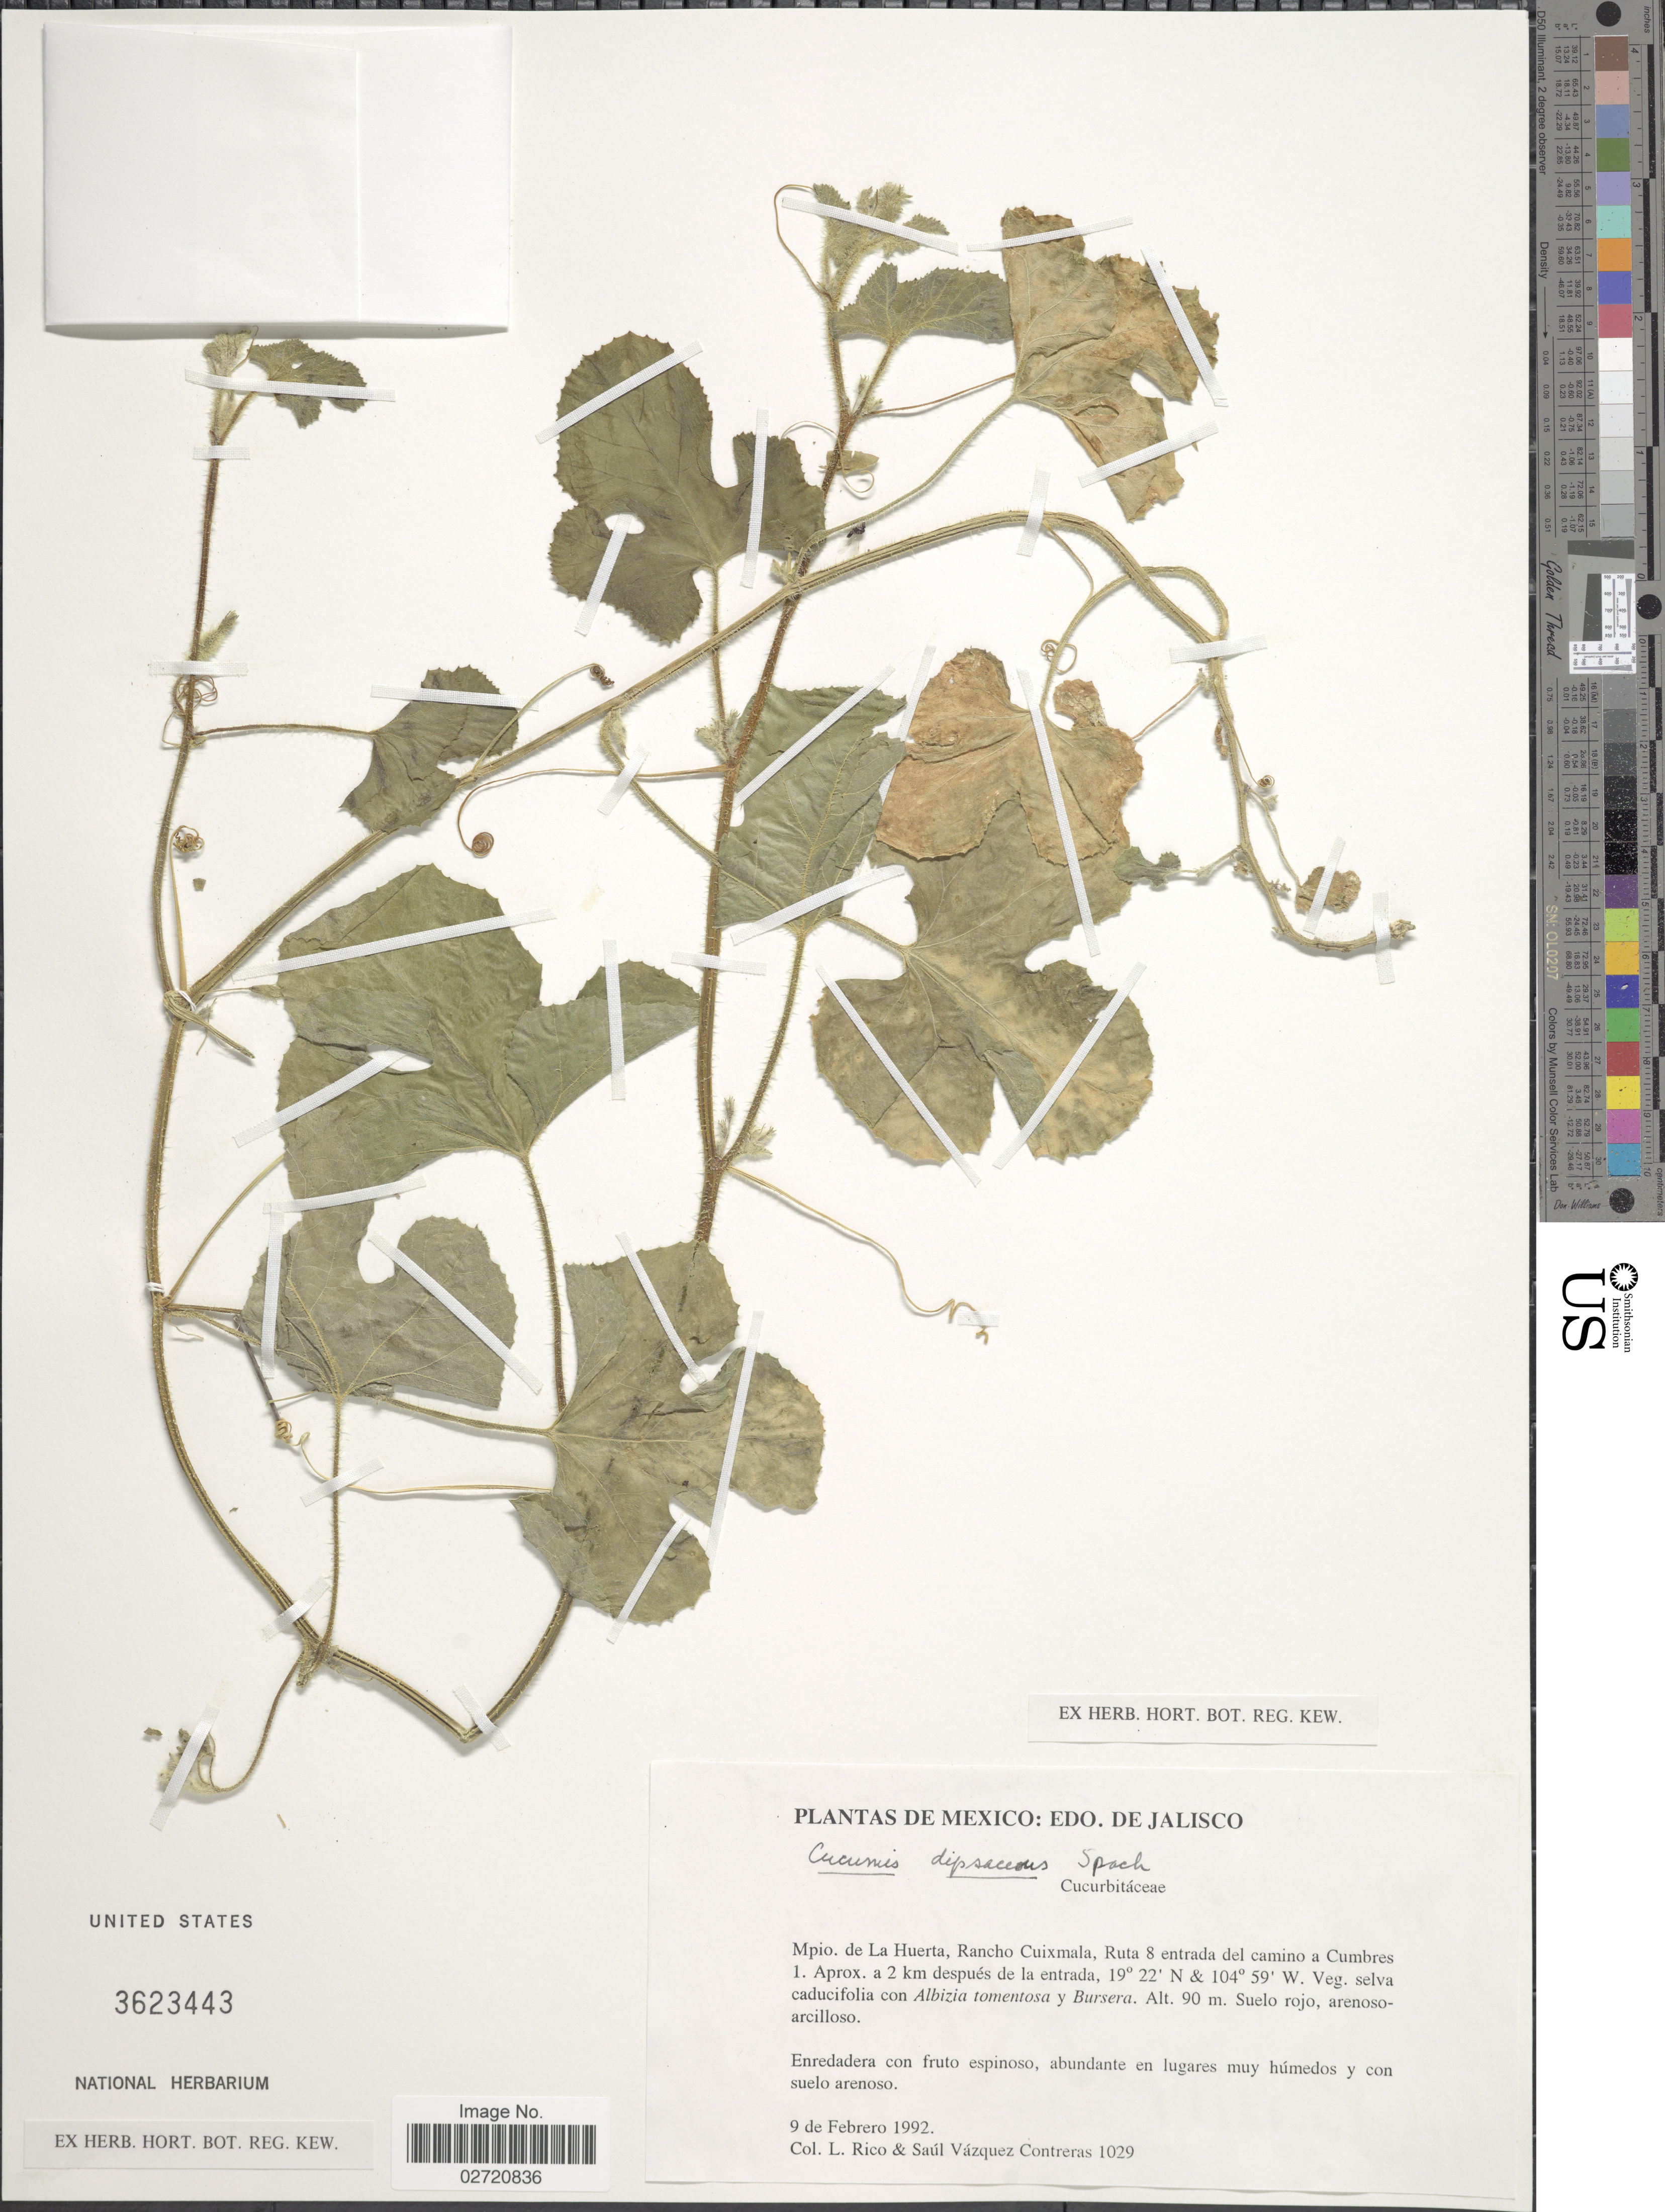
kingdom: Plantae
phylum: Tracheophyta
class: Magnoliopsida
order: Cucurbitales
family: Cucurbitaceae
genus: Cucumis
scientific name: Cucumis anguria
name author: L.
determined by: Nee, Michael H.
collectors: L. Rico & S. Contreras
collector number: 1029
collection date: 1992-02-09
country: Mexico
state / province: Jalisco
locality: Edo. de Jalisco. Mpio, de La Huerta, Rancho Cuixmala, Ruta 8 entrada del camino a Cumbres 1. Aprox. a 2 km despues de la entrada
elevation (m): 90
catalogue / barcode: US 3623443